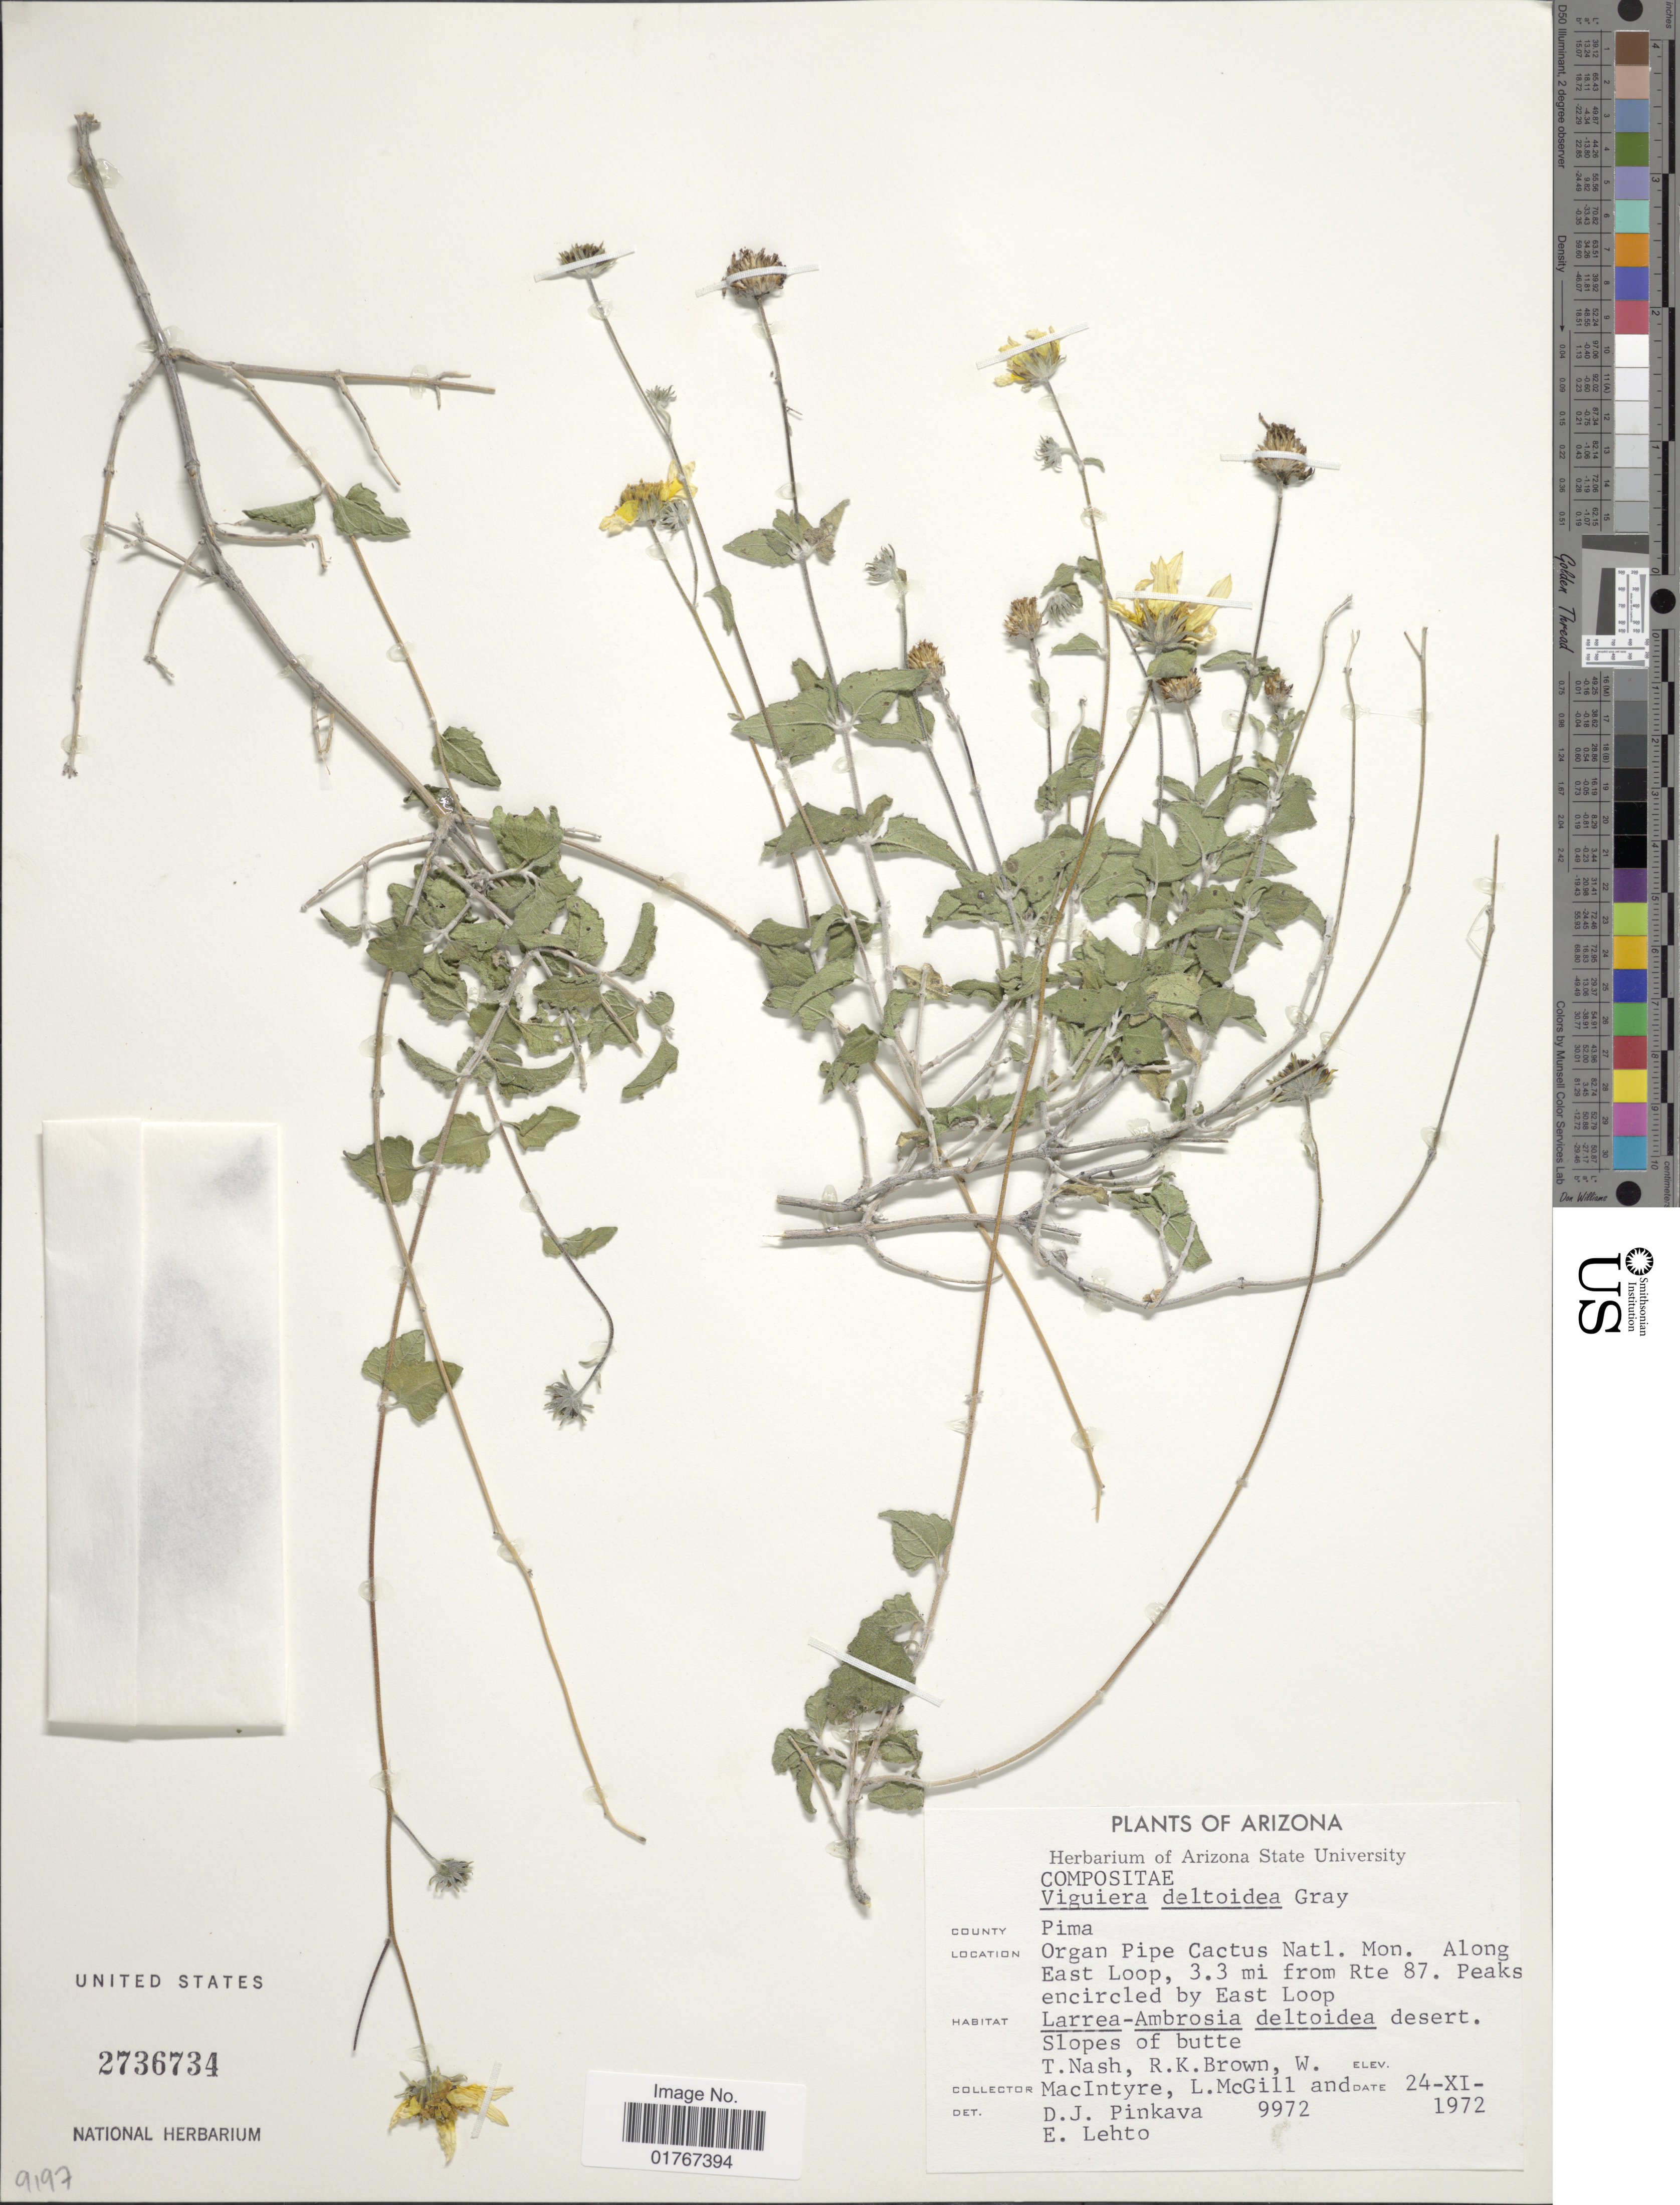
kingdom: Plantae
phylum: Tracheophyta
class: Magnoliopsida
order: Asterales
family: Asteraceae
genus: Viguiera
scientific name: Viguiera deltoidea var. parishii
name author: (Greene) Vasey & Rose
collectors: T. Nash, R. K. Brown, W. Macintyre, L. McGill & D. J. Pinkava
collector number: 9972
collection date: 1972-11-24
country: United States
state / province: Arizona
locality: County Pima, Organ Pipe Cactus Natl. Mon. Along East Loop, 3.3 mi from Rte 87. Peaks encircled by East Loop, Slope of butte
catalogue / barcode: US 2736734